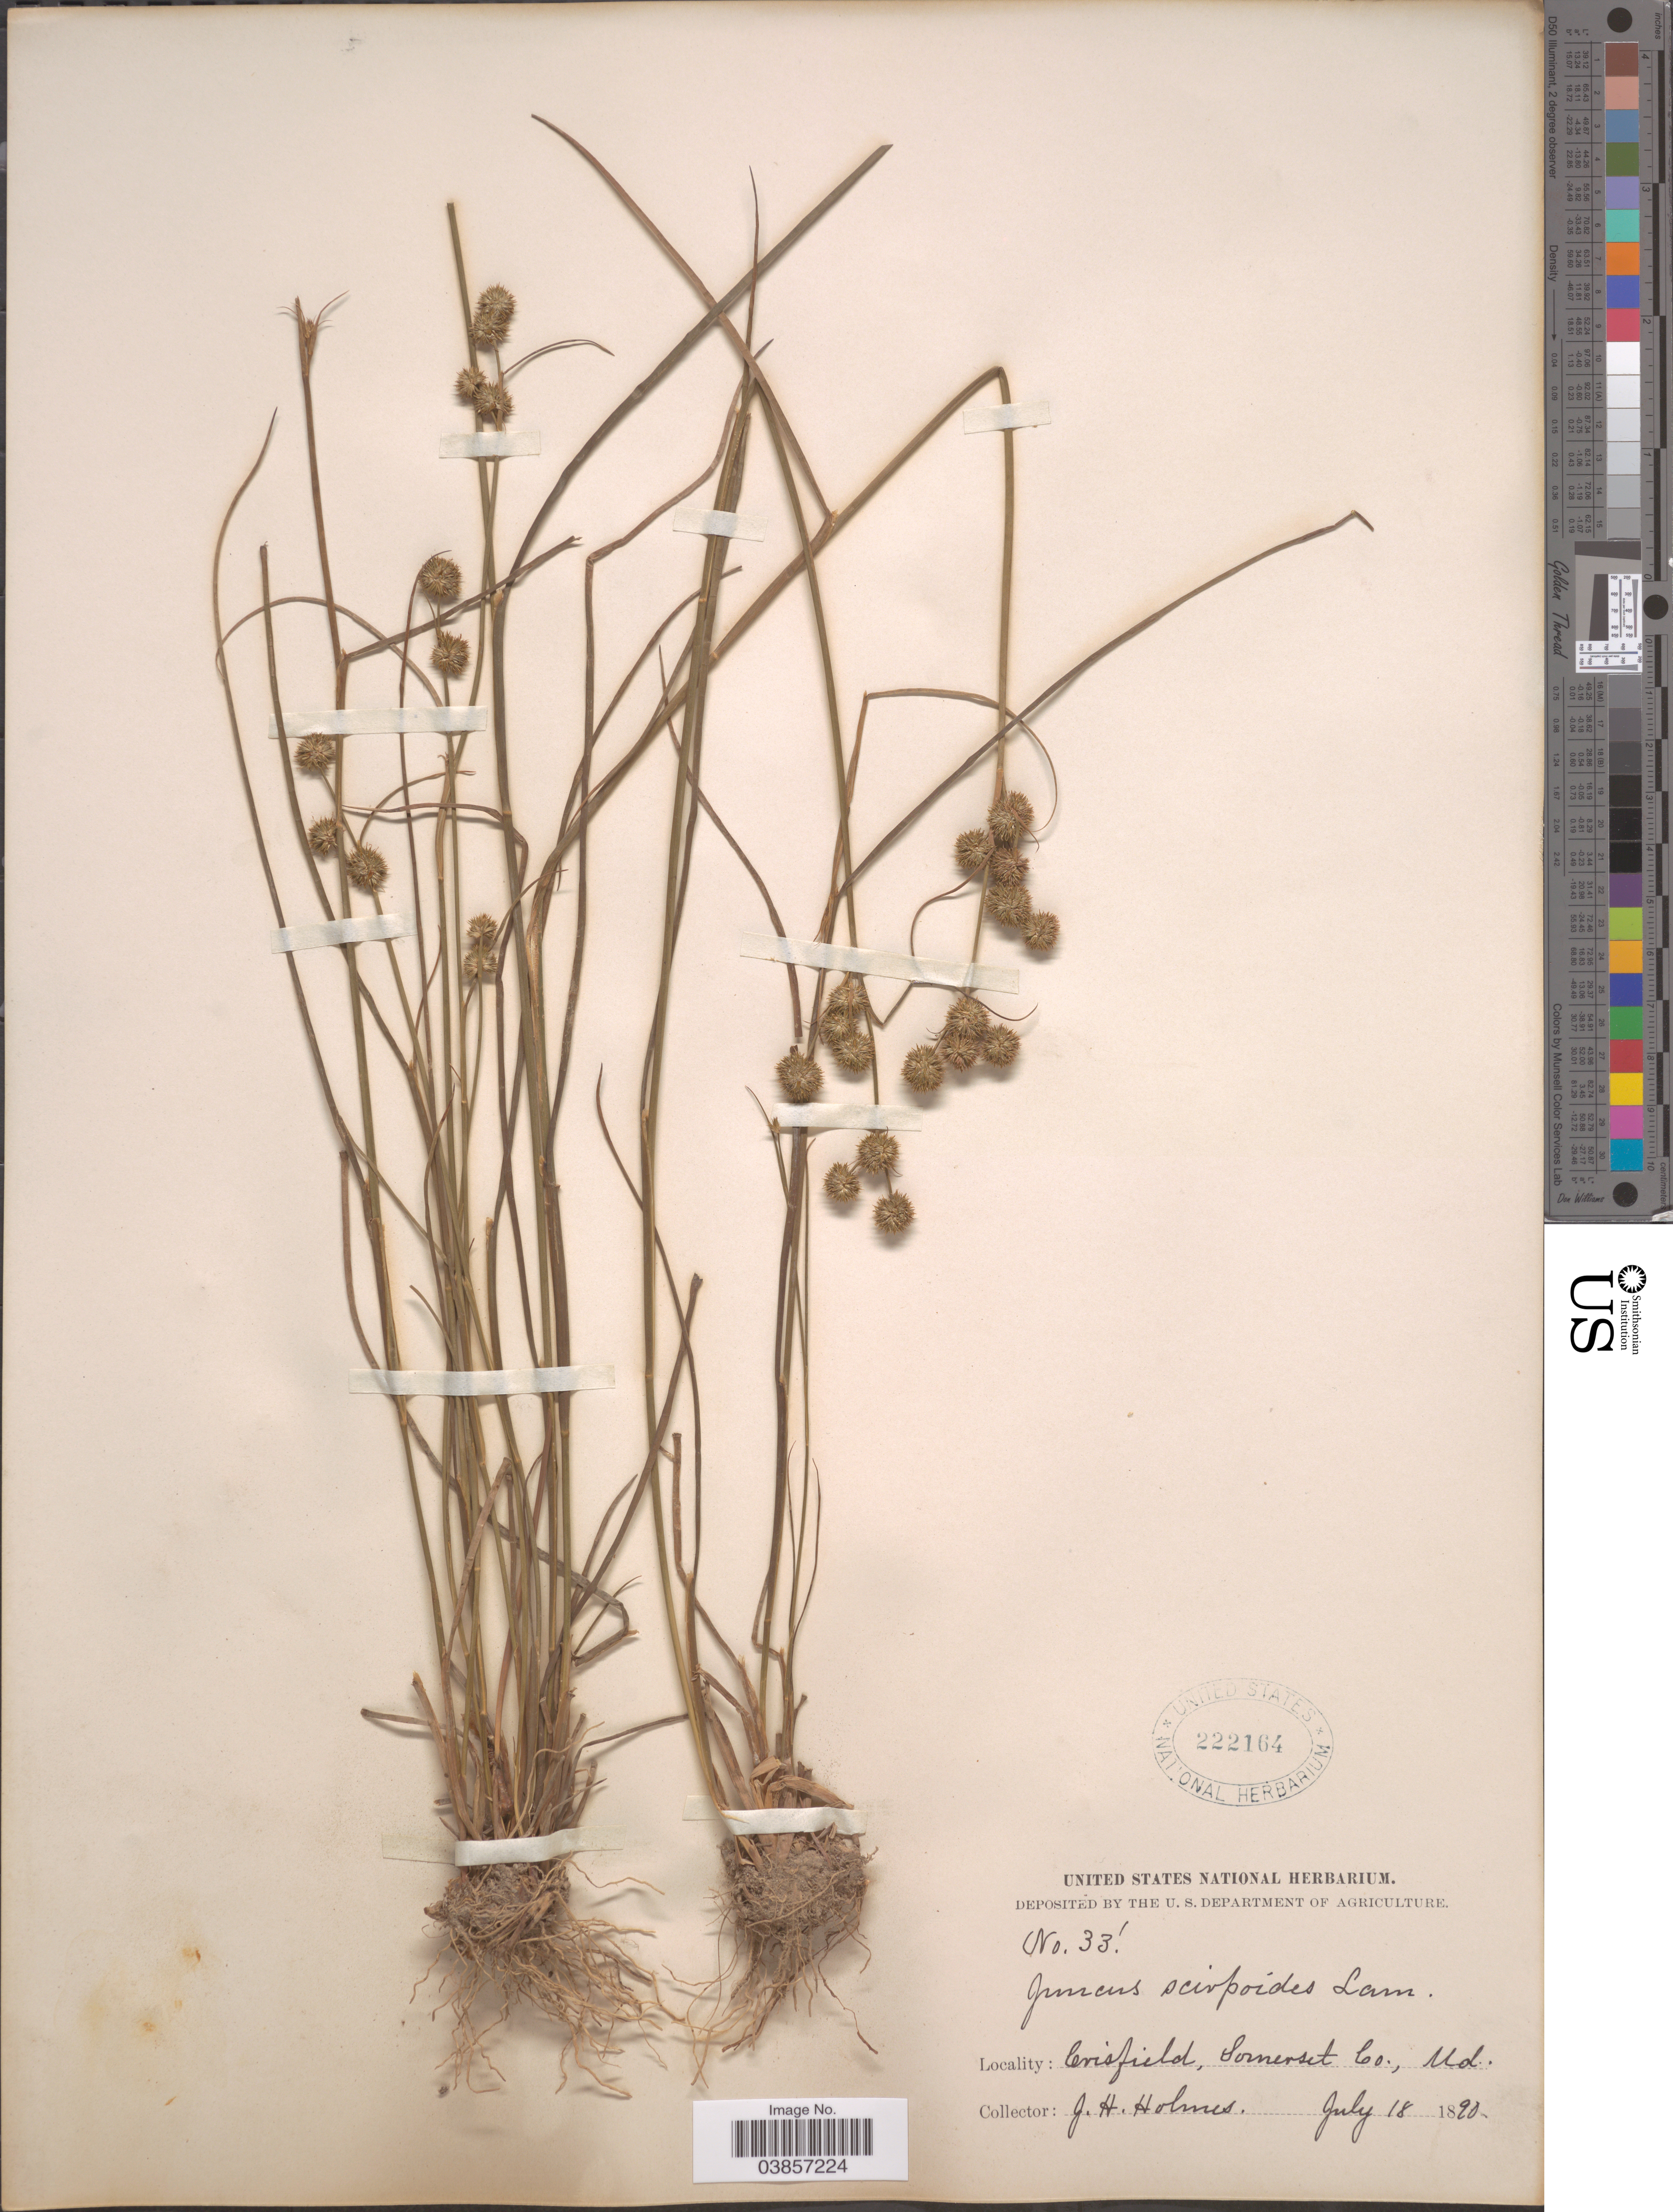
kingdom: Plantae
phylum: Tracheophyta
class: Liliopsida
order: Poales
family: Juncaceae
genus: Juncus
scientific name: Juncus scirpoides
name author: Lam.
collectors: J. Holmes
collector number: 33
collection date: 1820-07-18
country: United States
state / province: Maryland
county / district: Somerset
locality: Crisfield, Somerset Co.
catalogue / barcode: US 222164